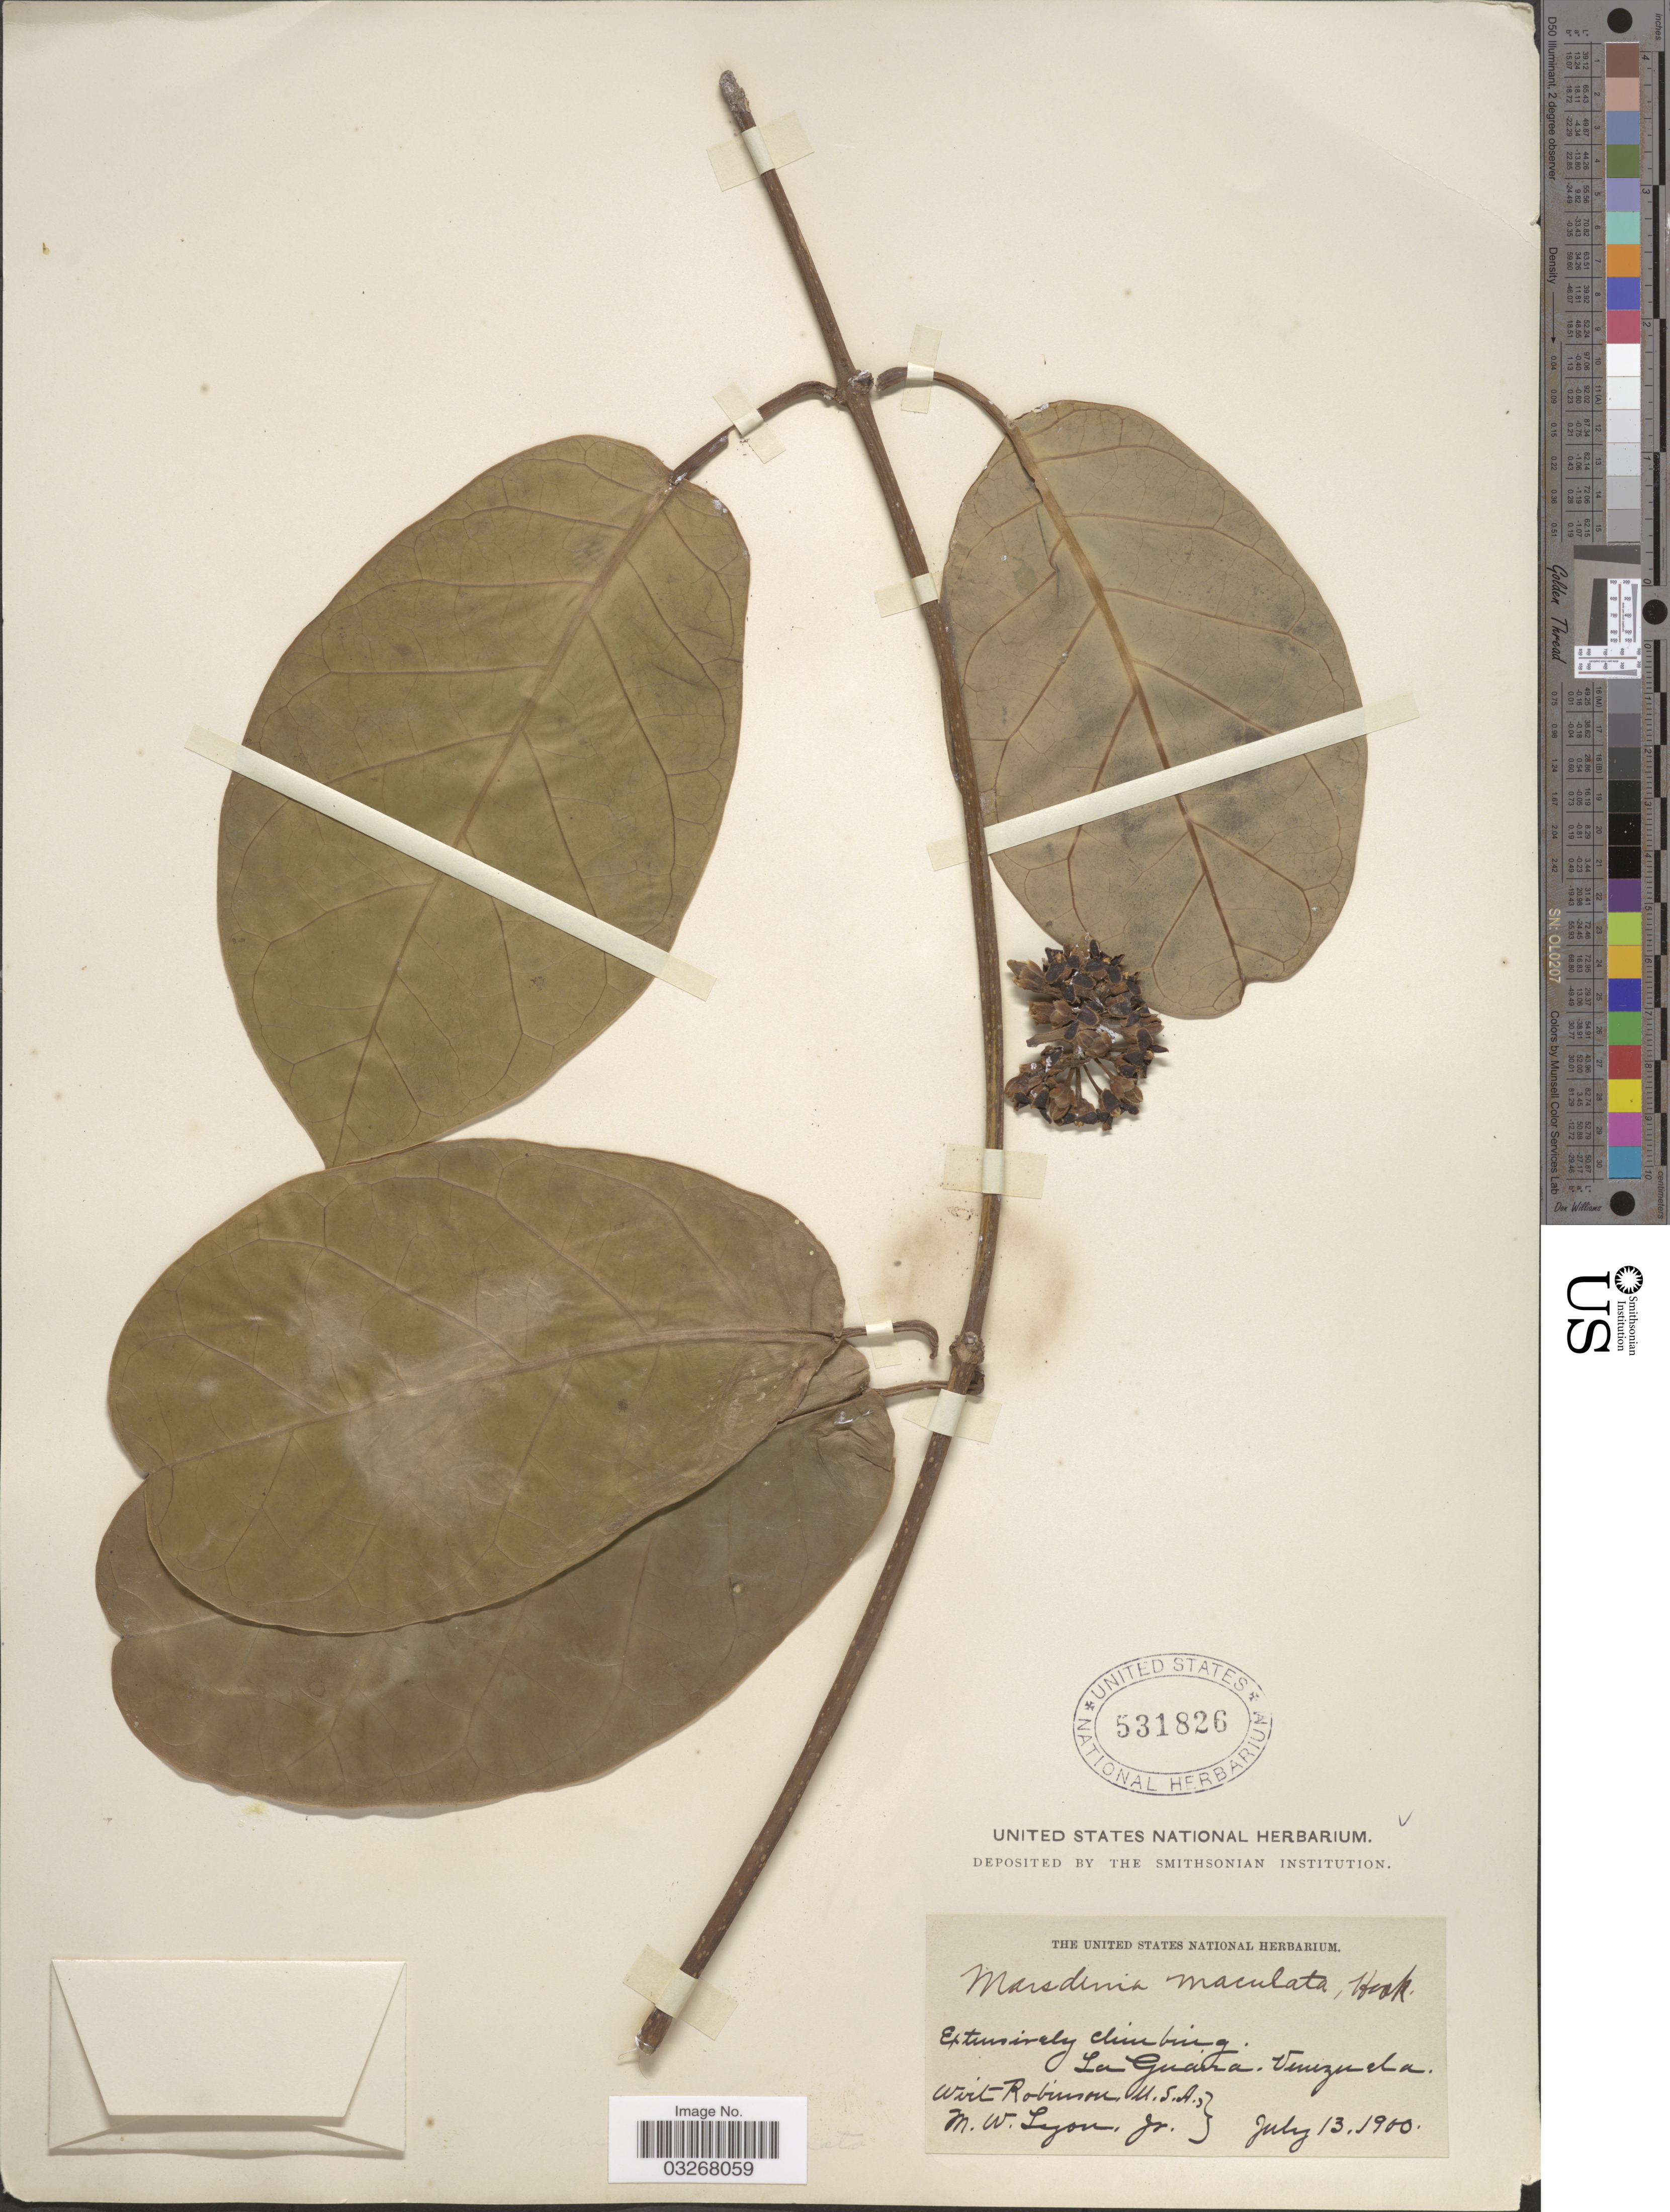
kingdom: Plantae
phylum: Tracheophyta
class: Magnoliopsida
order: Gentianales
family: Apocynaceae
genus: Marsdenia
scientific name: Marsdenia macrophylla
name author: (Humb. & Bonpl. ex Schult.) E. Fourn.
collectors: W. Robinson & M. Lyon Jr.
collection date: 1900-07-13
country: Venezuela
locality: La Guaira, Venezuela.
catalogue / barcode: US 531826